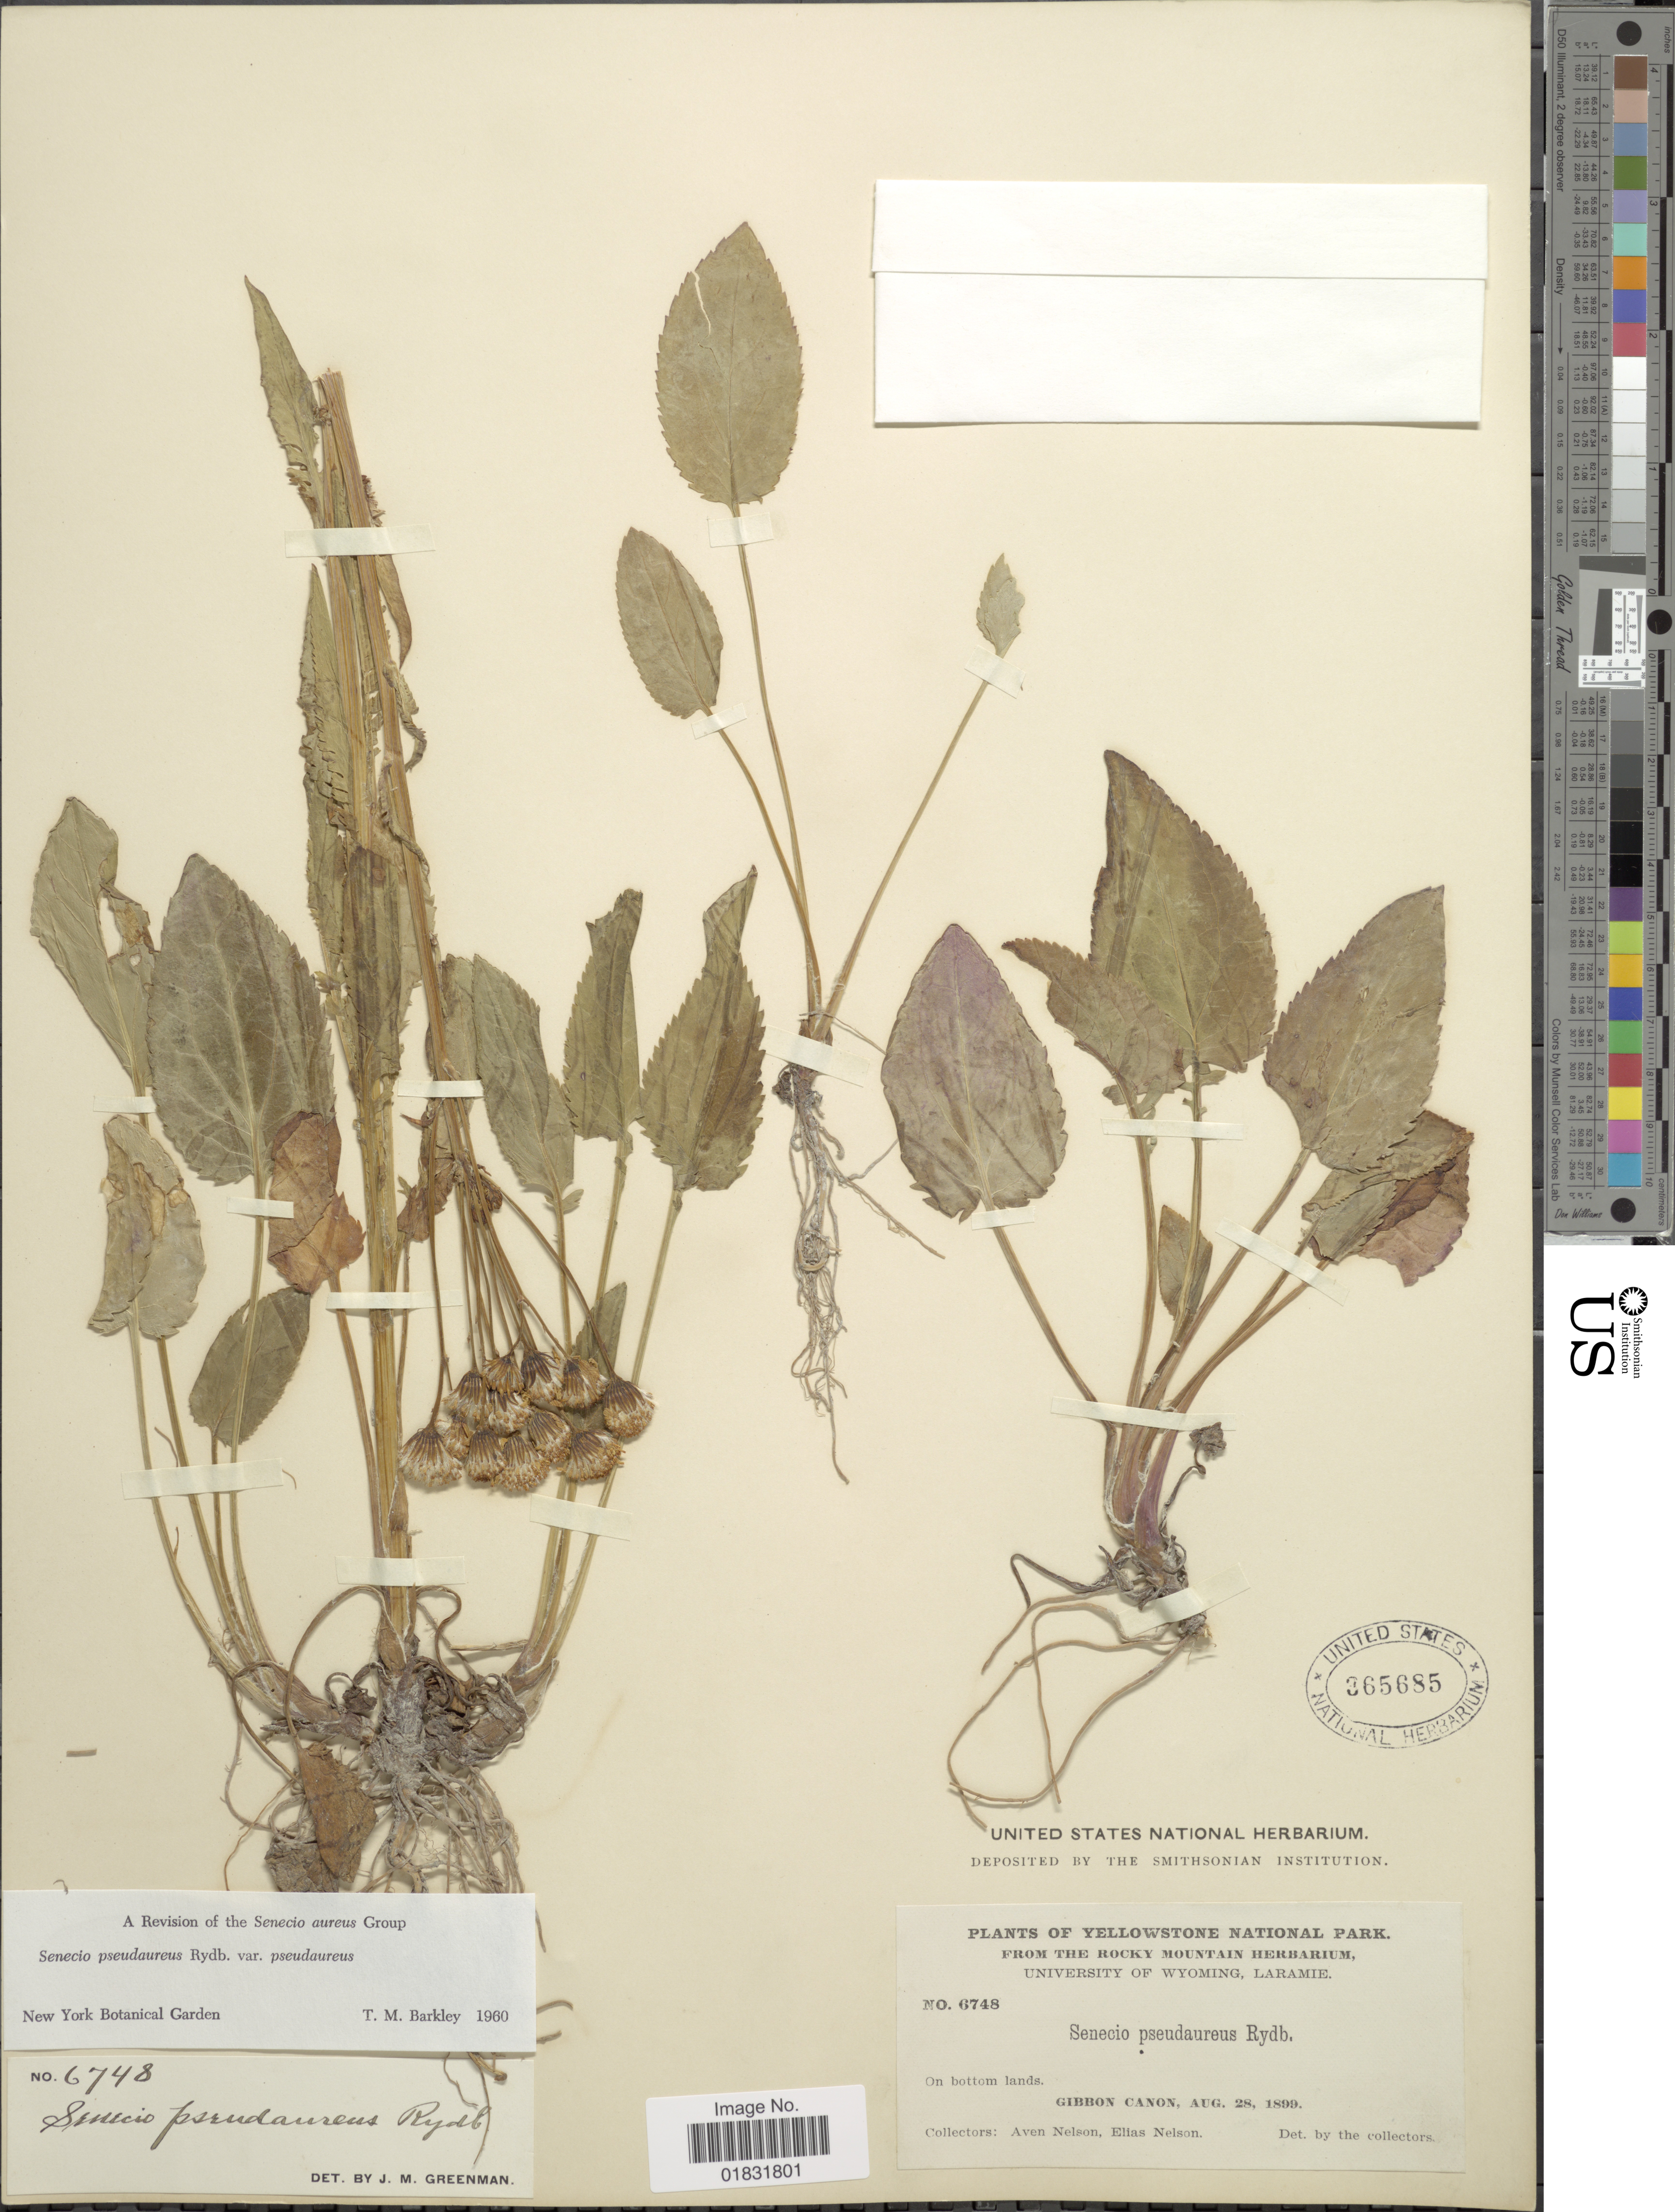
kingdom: Plantae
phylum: Tracheophyta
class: Magnoliopsida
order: Asterales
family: Asteraceae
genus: Packera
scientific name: Packera pseudaurea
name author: (Rydb.) W.A. Weber & Á. Löve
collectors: A. Nelson & E. Nelson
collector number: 6748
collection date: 1899-08-28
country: United States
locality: Yellowstone National Park, On bottom lands. Gibson Canon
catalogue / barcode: US 365685